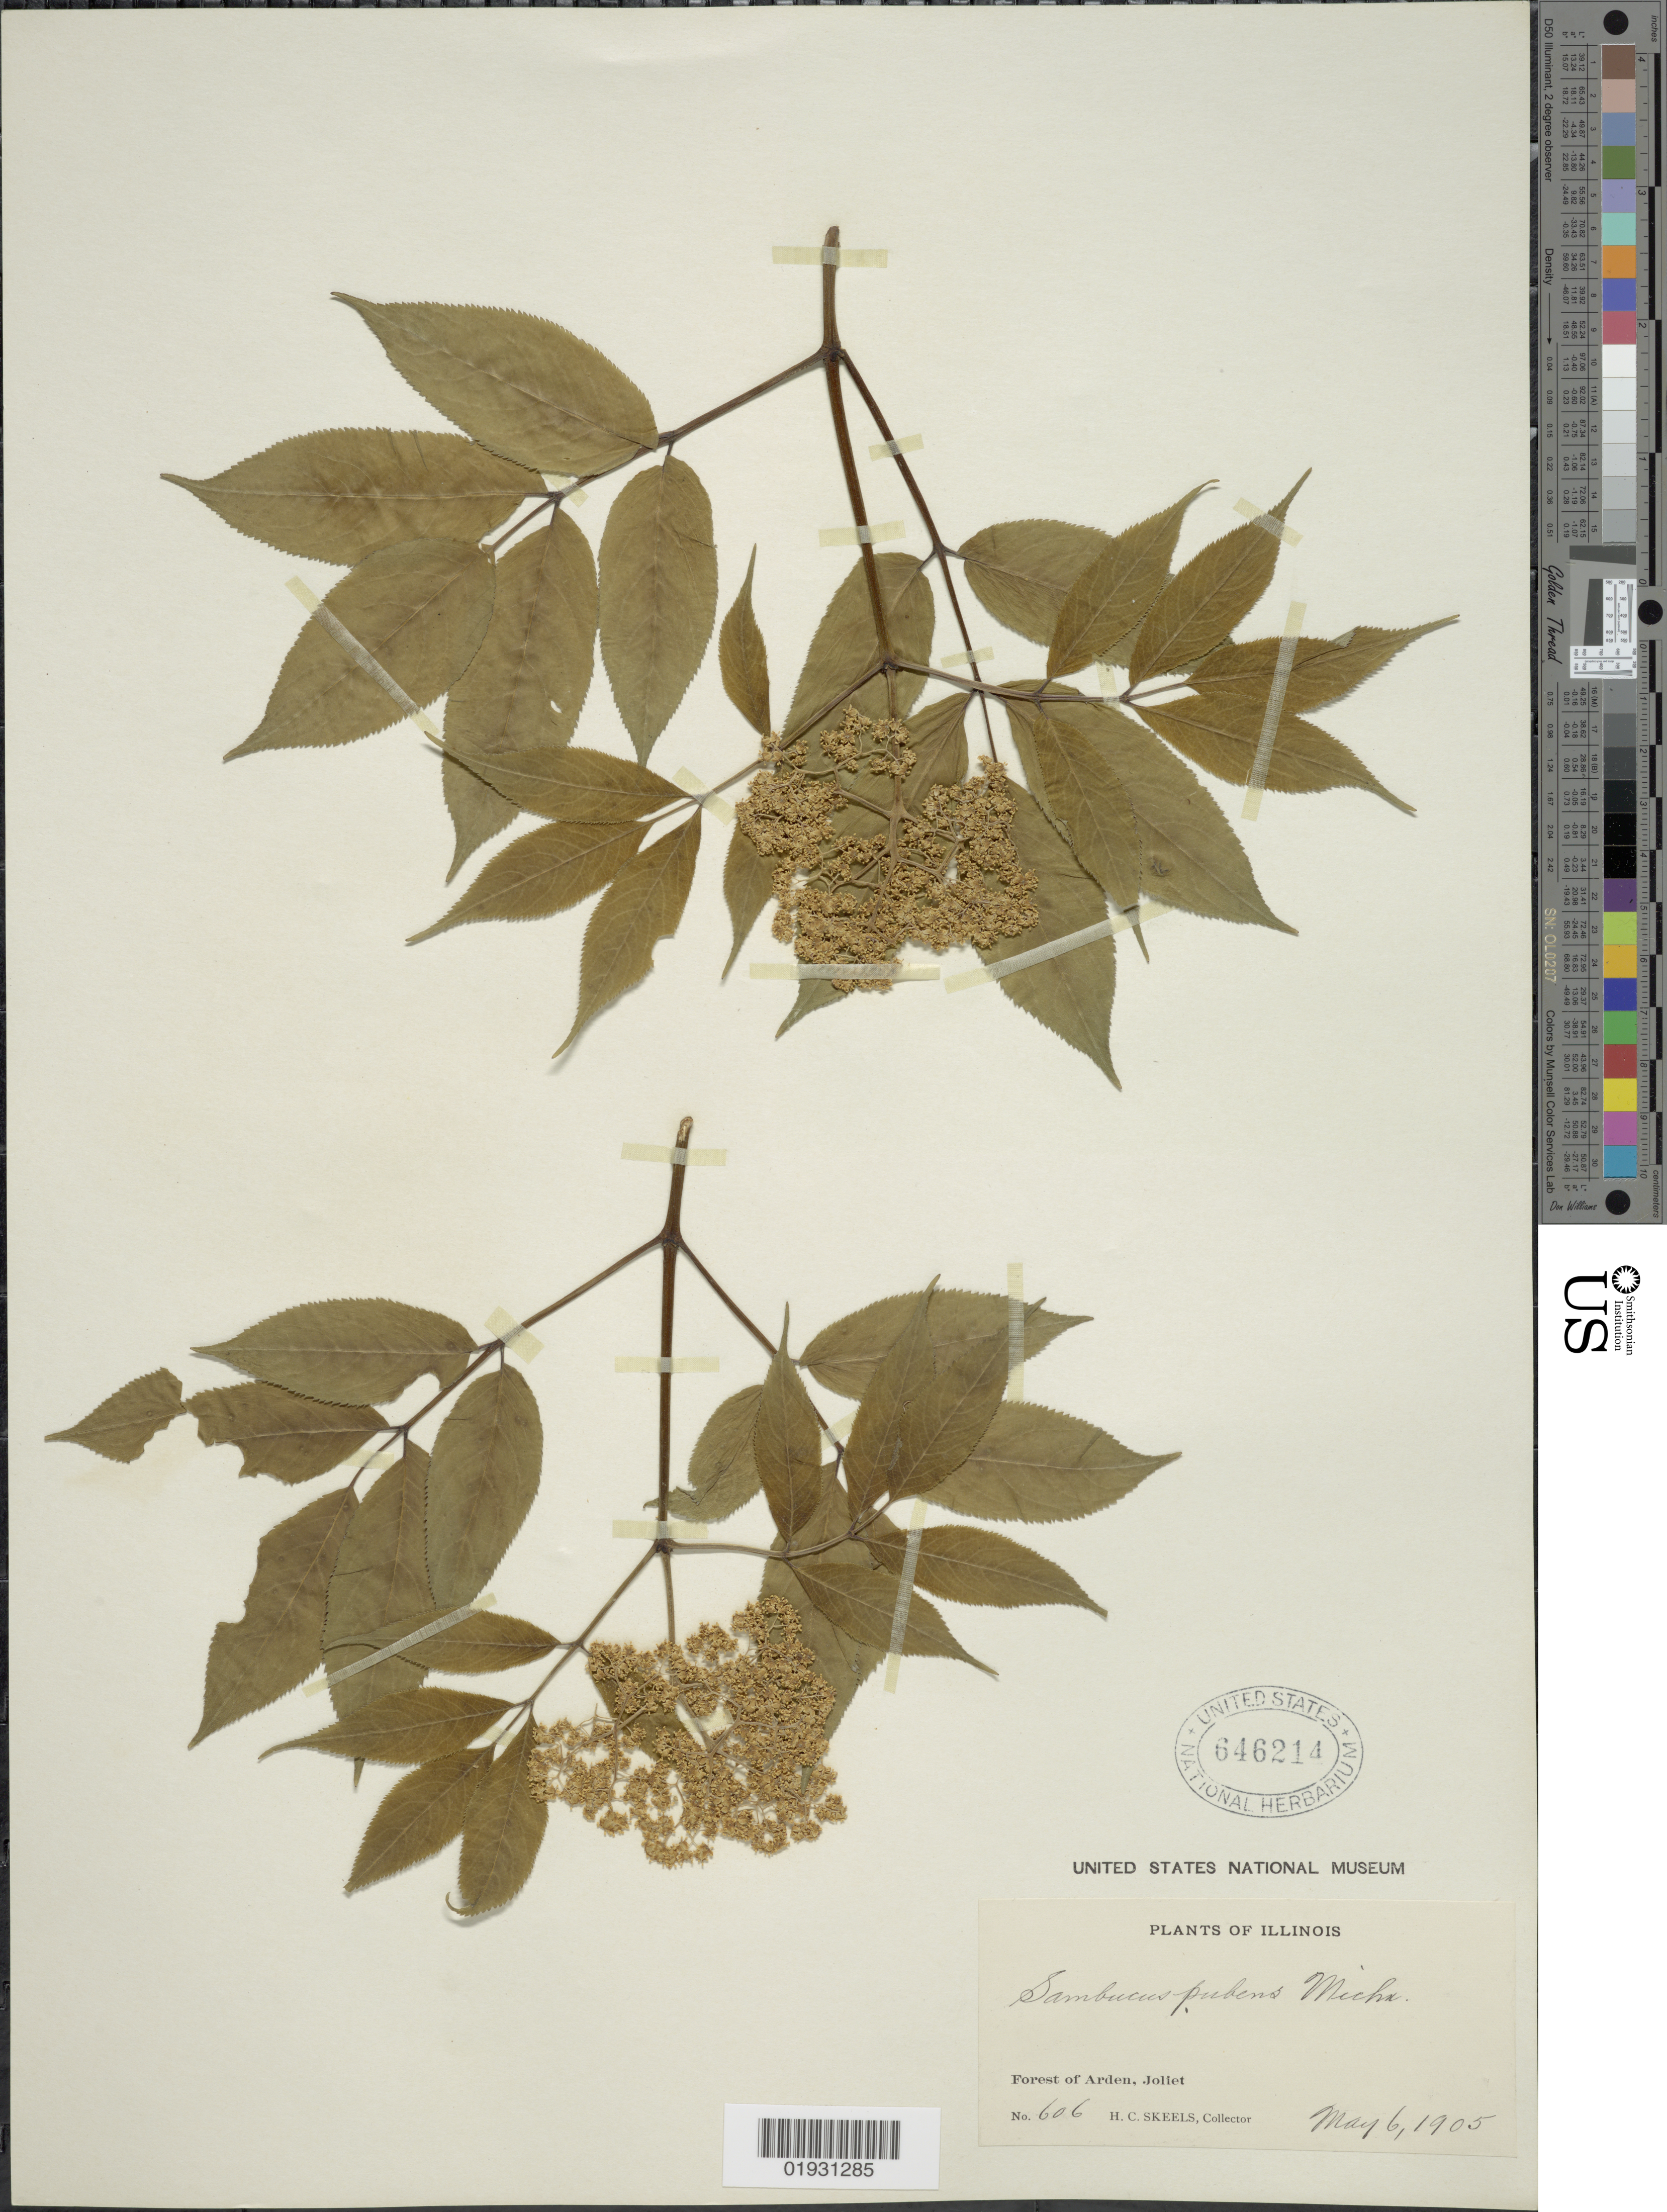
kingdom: Plantae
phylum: Tracheophyta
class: Magnoliopsida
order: Dipsacales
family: Viburnaceae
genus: Sambucus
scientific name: Sambucus racemosa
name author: L.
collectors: H. Skeels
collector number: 606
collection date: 1905-05-06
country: United States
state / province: Illinois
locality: Forest of Arden, Joliet.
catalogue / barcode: US 646214